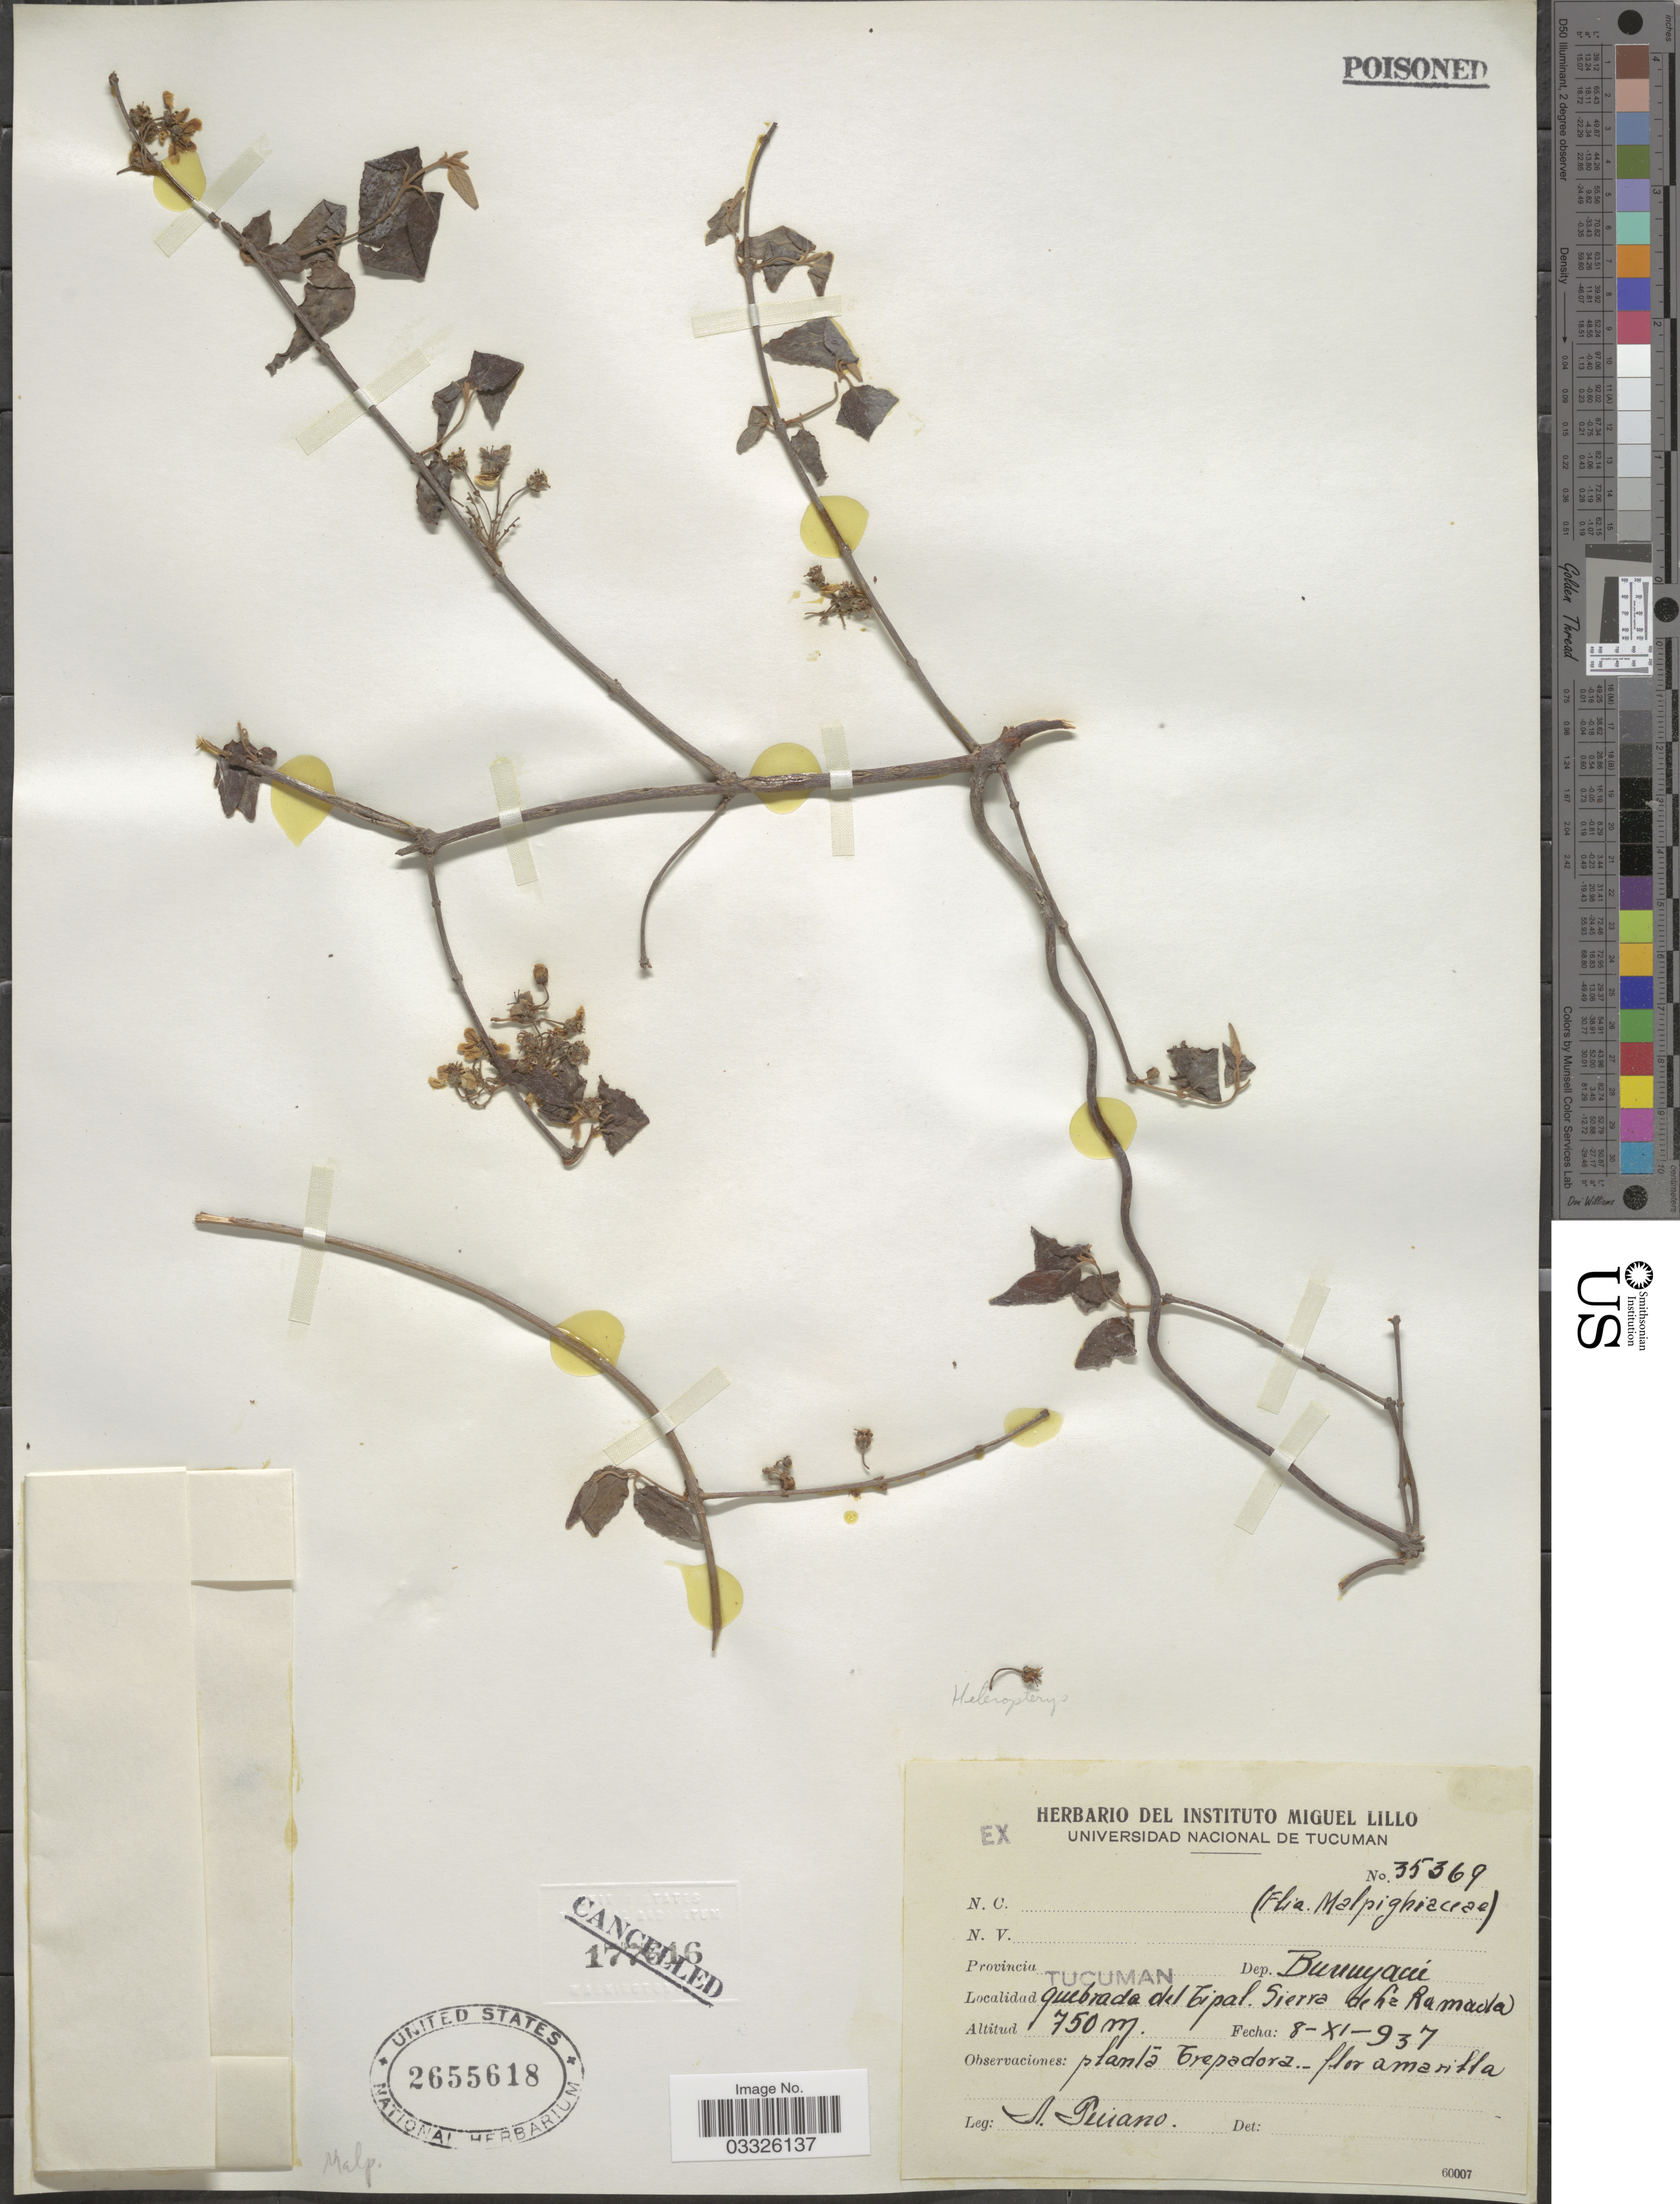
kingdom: Plantae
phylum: Tracheophyta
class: Magnoliopsida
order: Malpighiales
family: Malpighiaceae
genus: Heteropterys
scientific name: Heteropterys sp.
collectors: A. Peirano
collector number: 35369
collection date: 1937-11-08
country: Argentina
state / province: Tucuman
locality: Dep. Buruyacu. Quebrada del Tipal. Sierra de La Ramada.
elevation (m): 750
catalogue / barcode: US 2655618